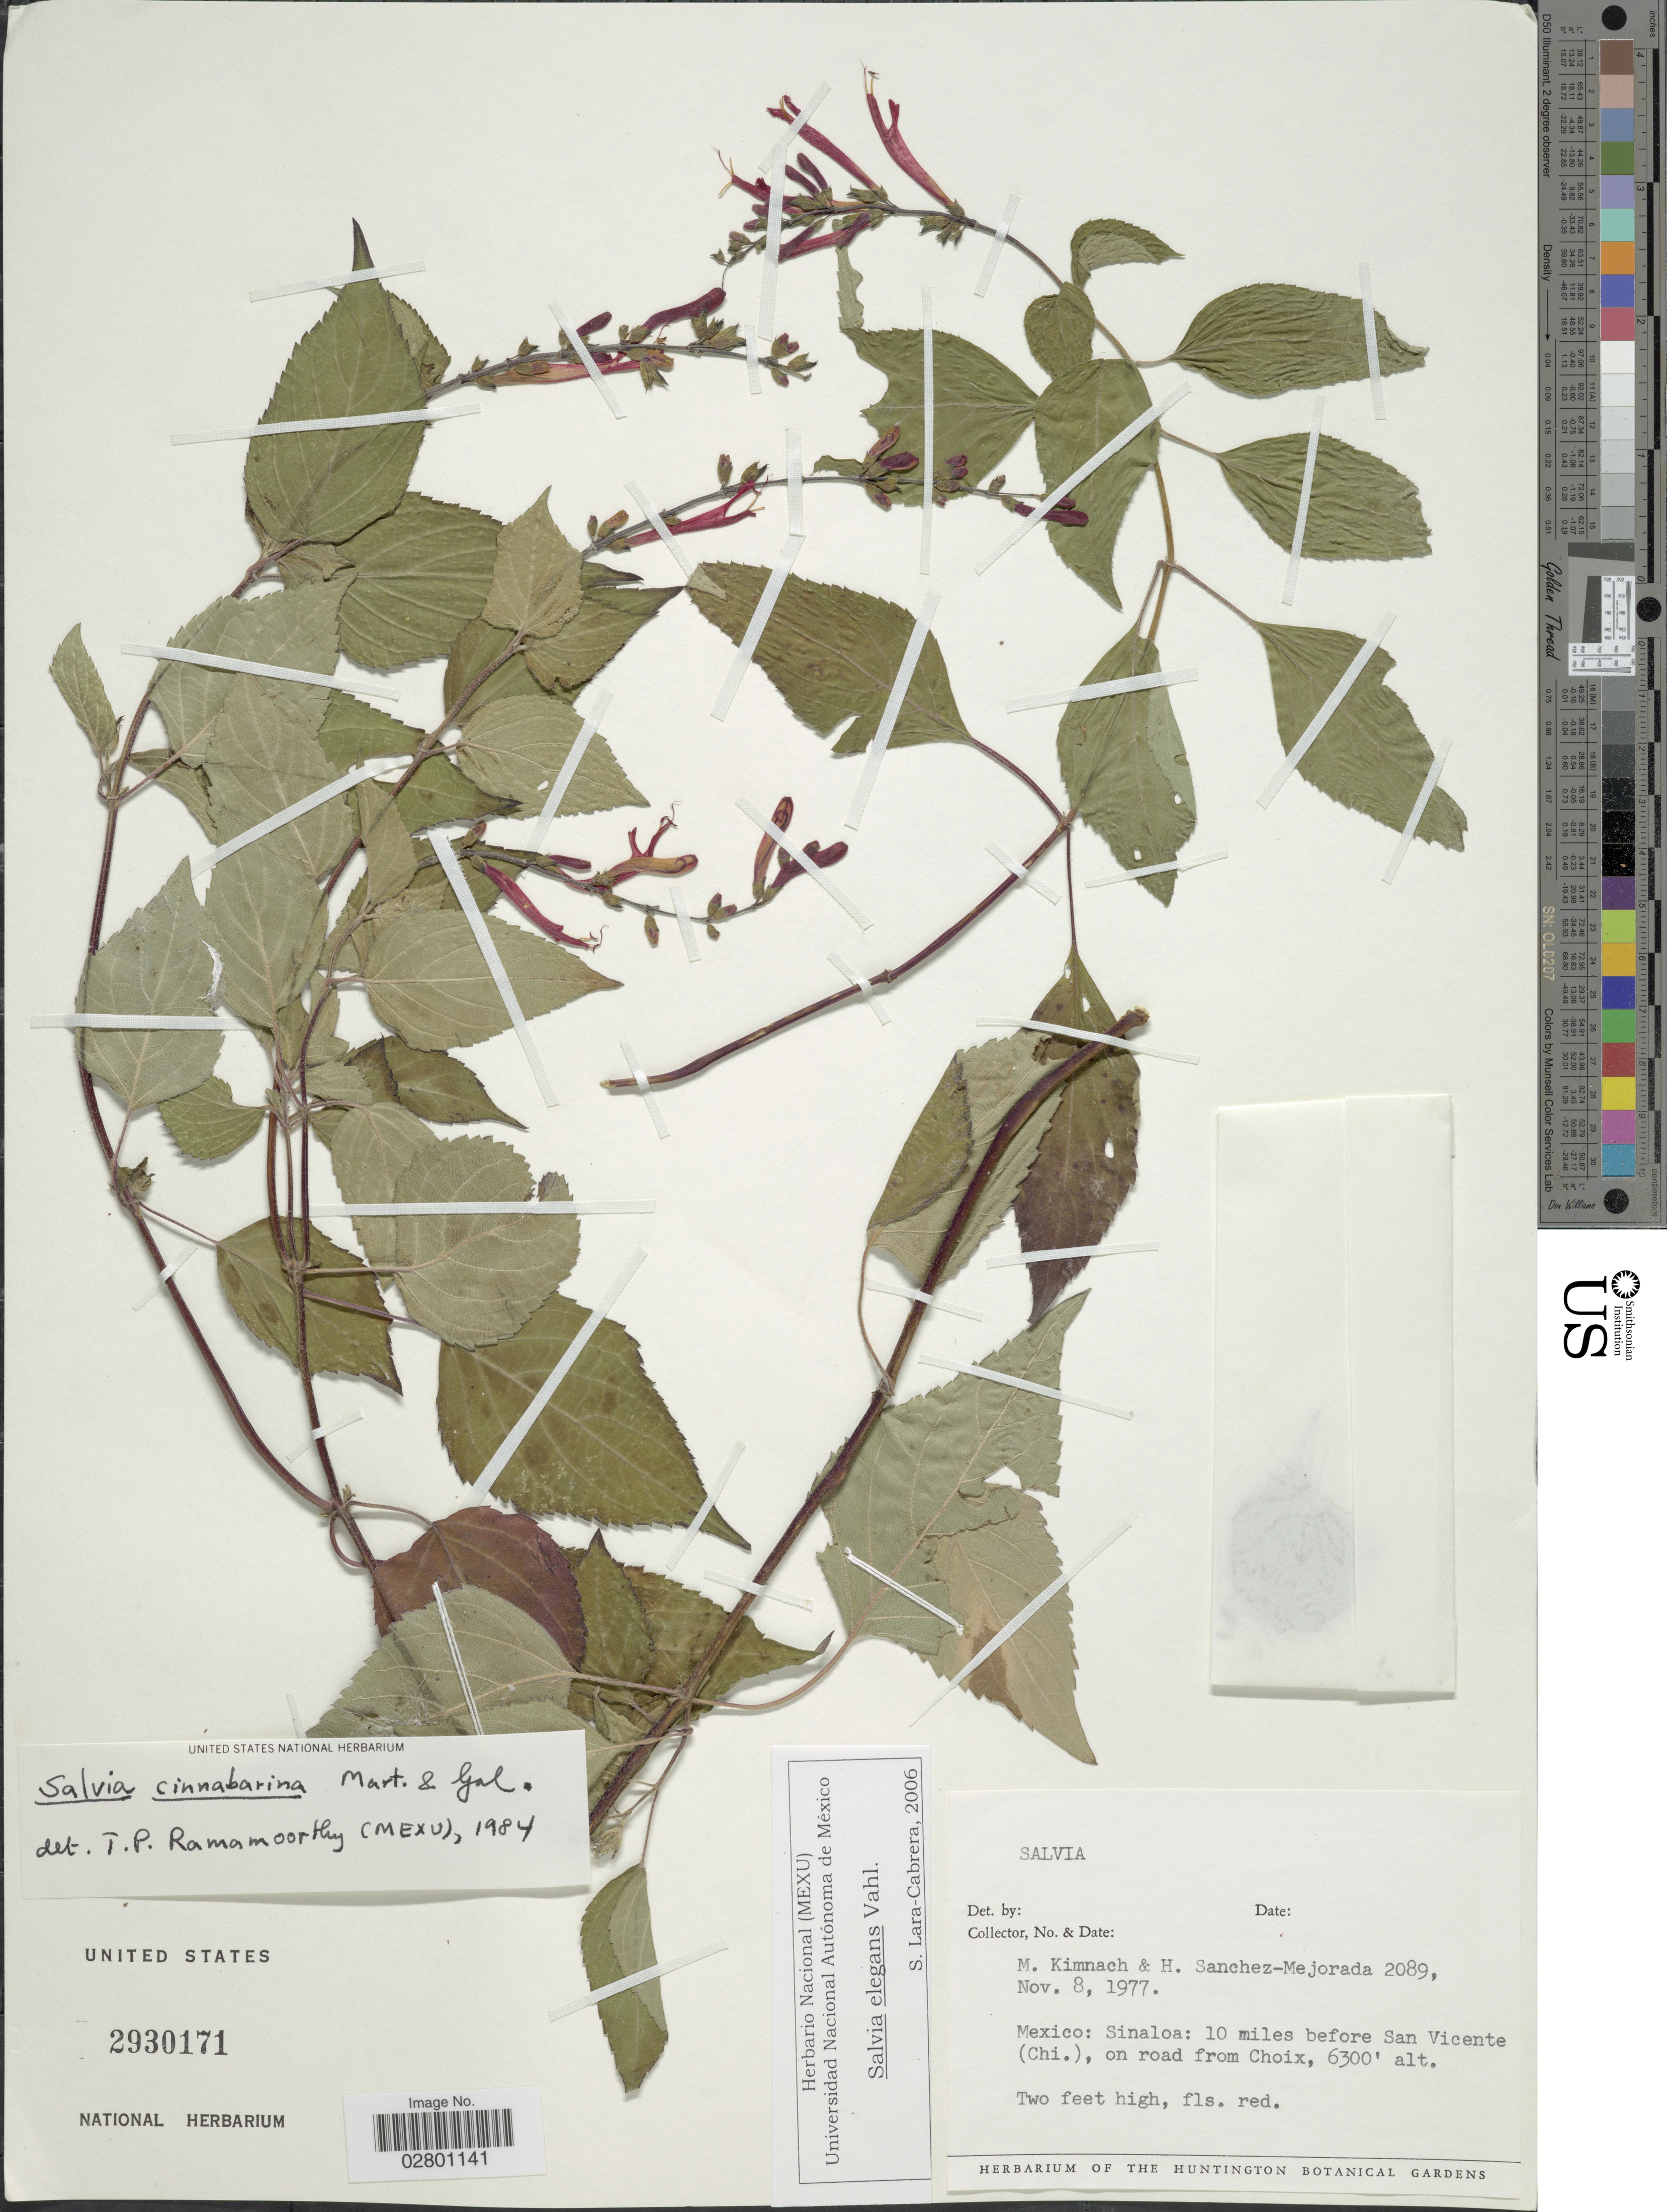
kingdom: Plantae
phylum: Tracheophyta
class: Magnoliopsida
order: Lamiales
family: Lamiaceae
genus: Salvia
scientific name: Salvia elegans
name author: Vahl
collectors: M. W. Kimnach & H. Sánchez-Mejorada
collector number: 2089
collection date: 1977-11-08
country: Mexico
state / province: Sinaloa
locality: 10 miles before San Vicente (Chi.), on road from Choix.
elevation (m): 1920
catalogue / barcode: US 2930171